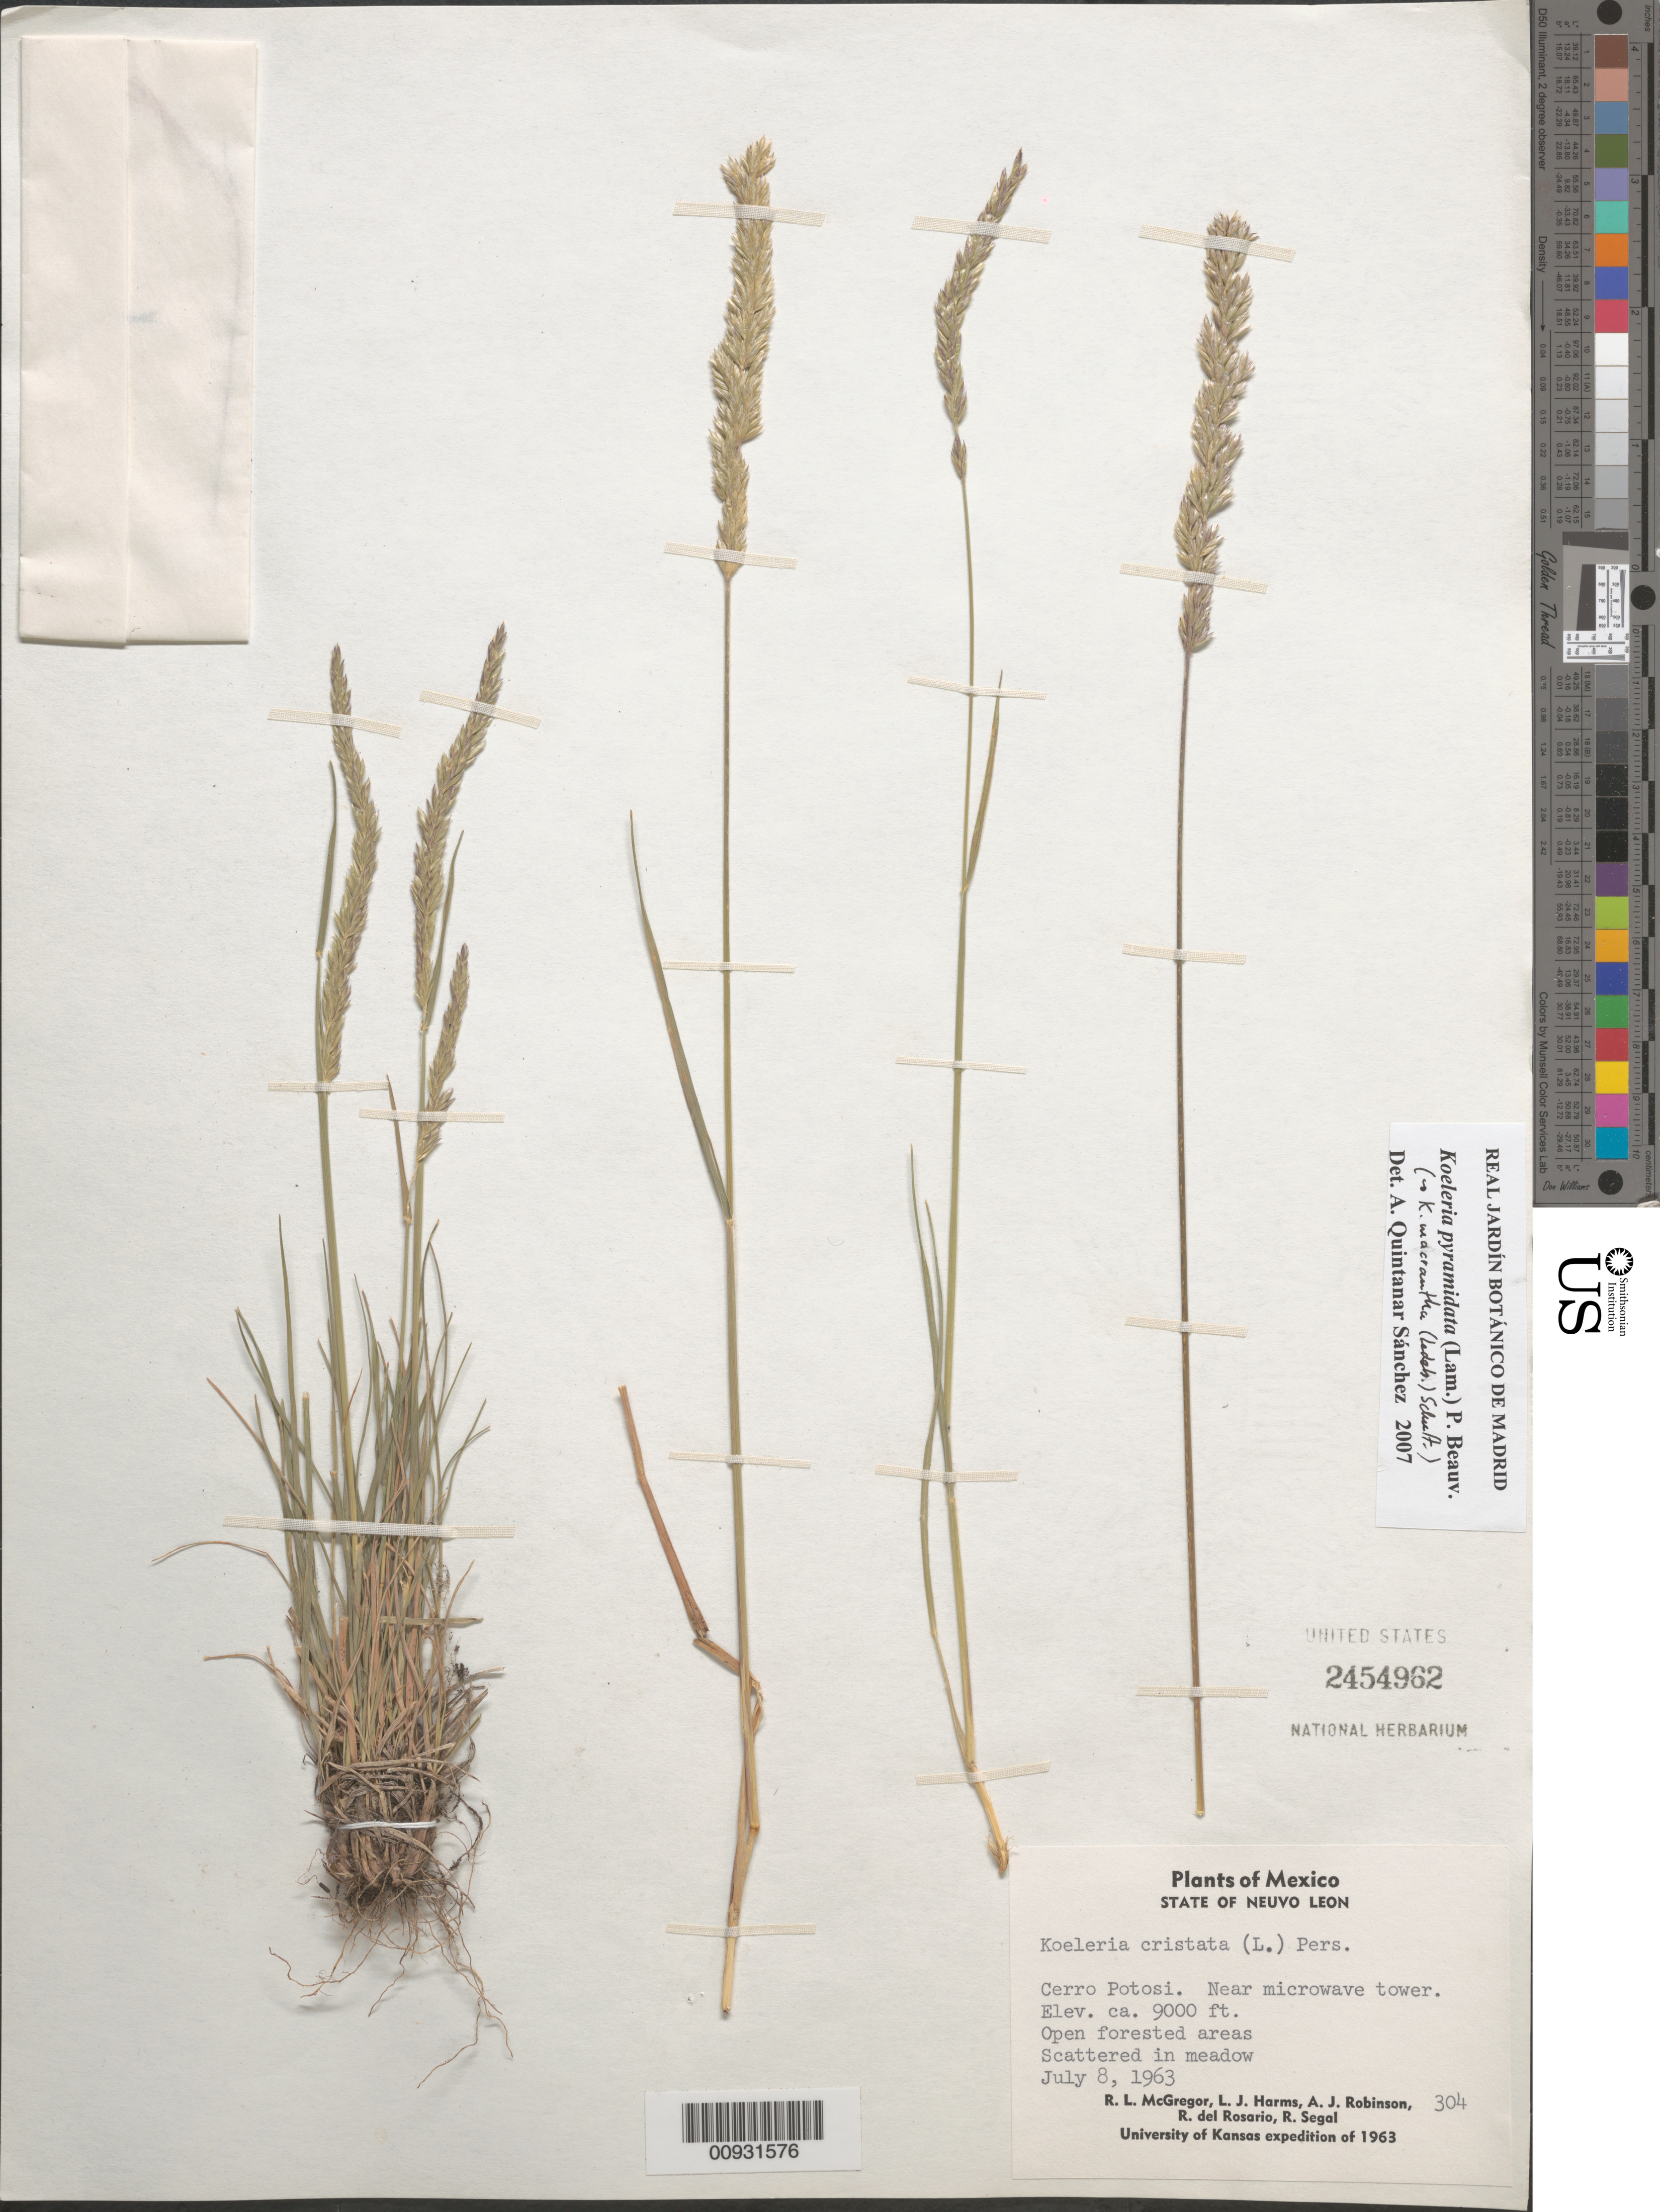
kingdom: Plantae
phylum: Tracheophyta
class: Liliopsida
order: Poales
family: Poaceae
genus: Koeleria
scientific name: Koeleria pyramidata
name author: (Lam.) P. Beauv.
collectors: R. L. McGregor, L. Harms, A. J. Robinson, R. del Rosario & R. Segal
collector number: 304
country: Mexico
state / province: Nuevo León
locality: Cerro Potosi, near microwave tower.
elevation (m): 2743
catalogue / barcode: US 2454962